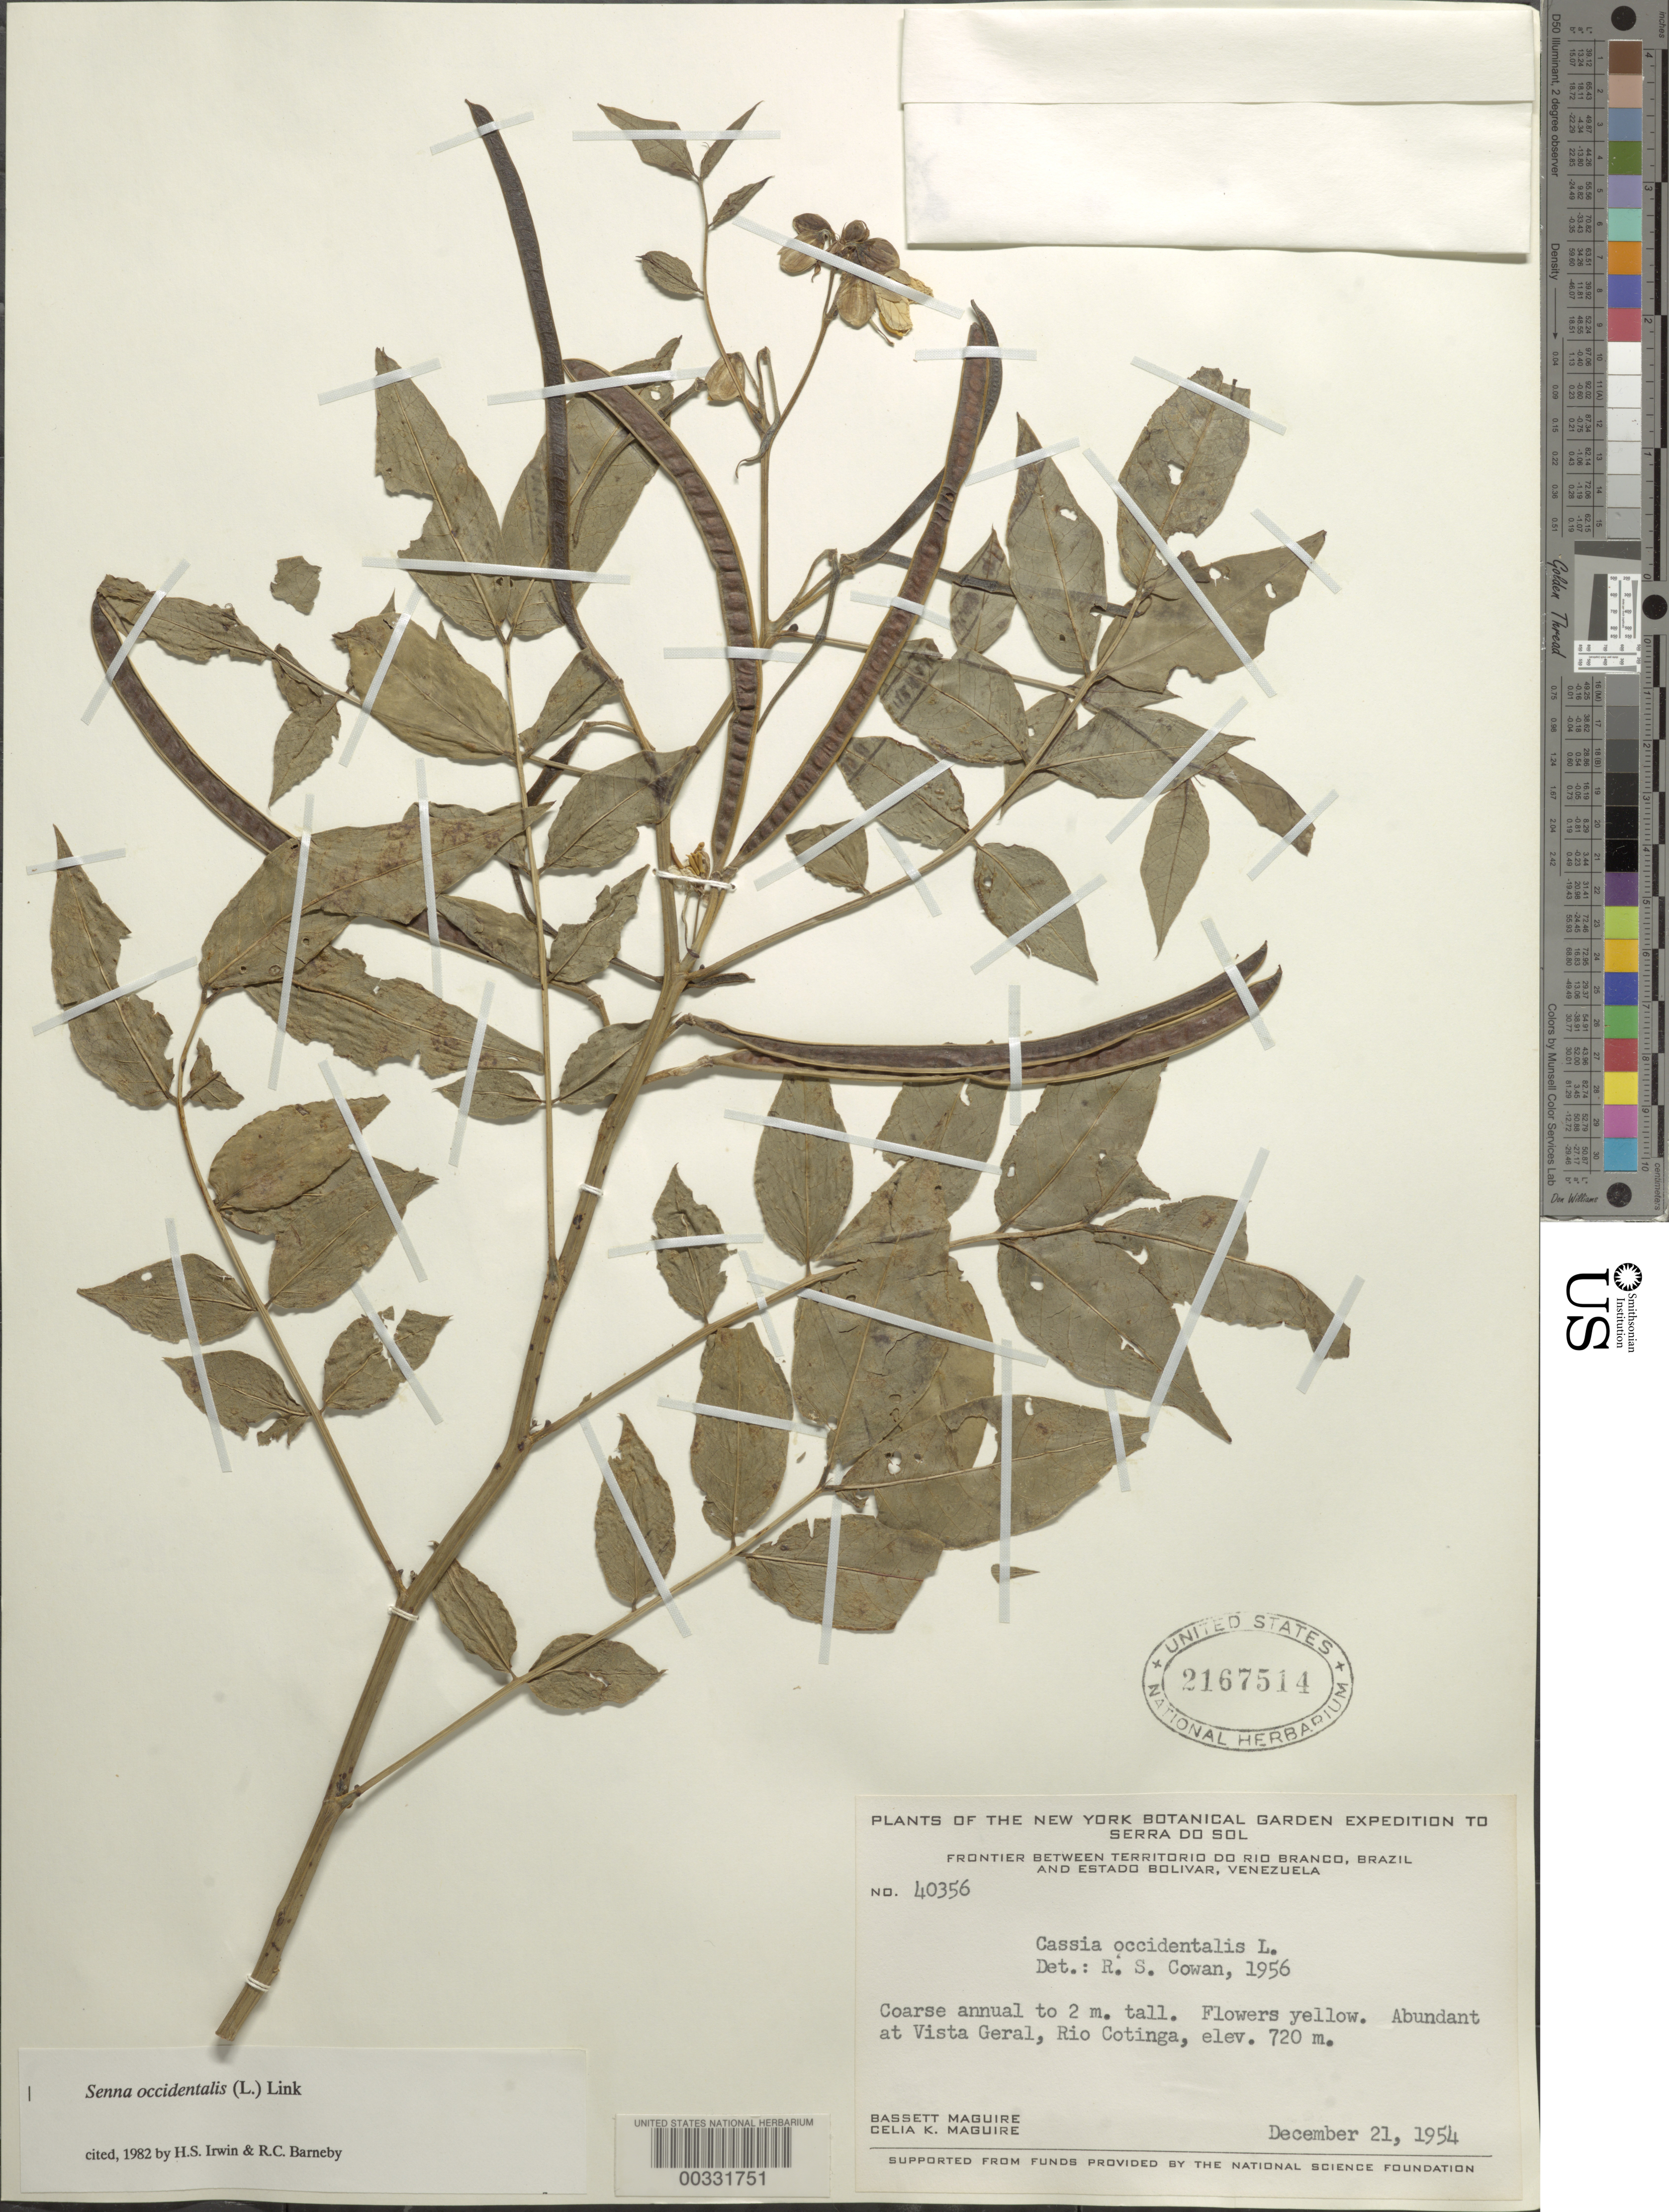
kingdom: Plantae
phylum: Tracheophyta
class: Magnoliopsida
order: Fabales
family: Fabaceae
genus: Senna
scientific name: Senna occidentalis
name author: (L.) Link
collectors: B. Maguire & C. K. Maguire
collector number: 40356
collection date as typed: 21 Dec 1954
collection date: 1954-12-21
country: Venezuela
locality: Vista Geral, Rio Cotinga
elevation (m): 720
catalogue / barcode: US 2167514